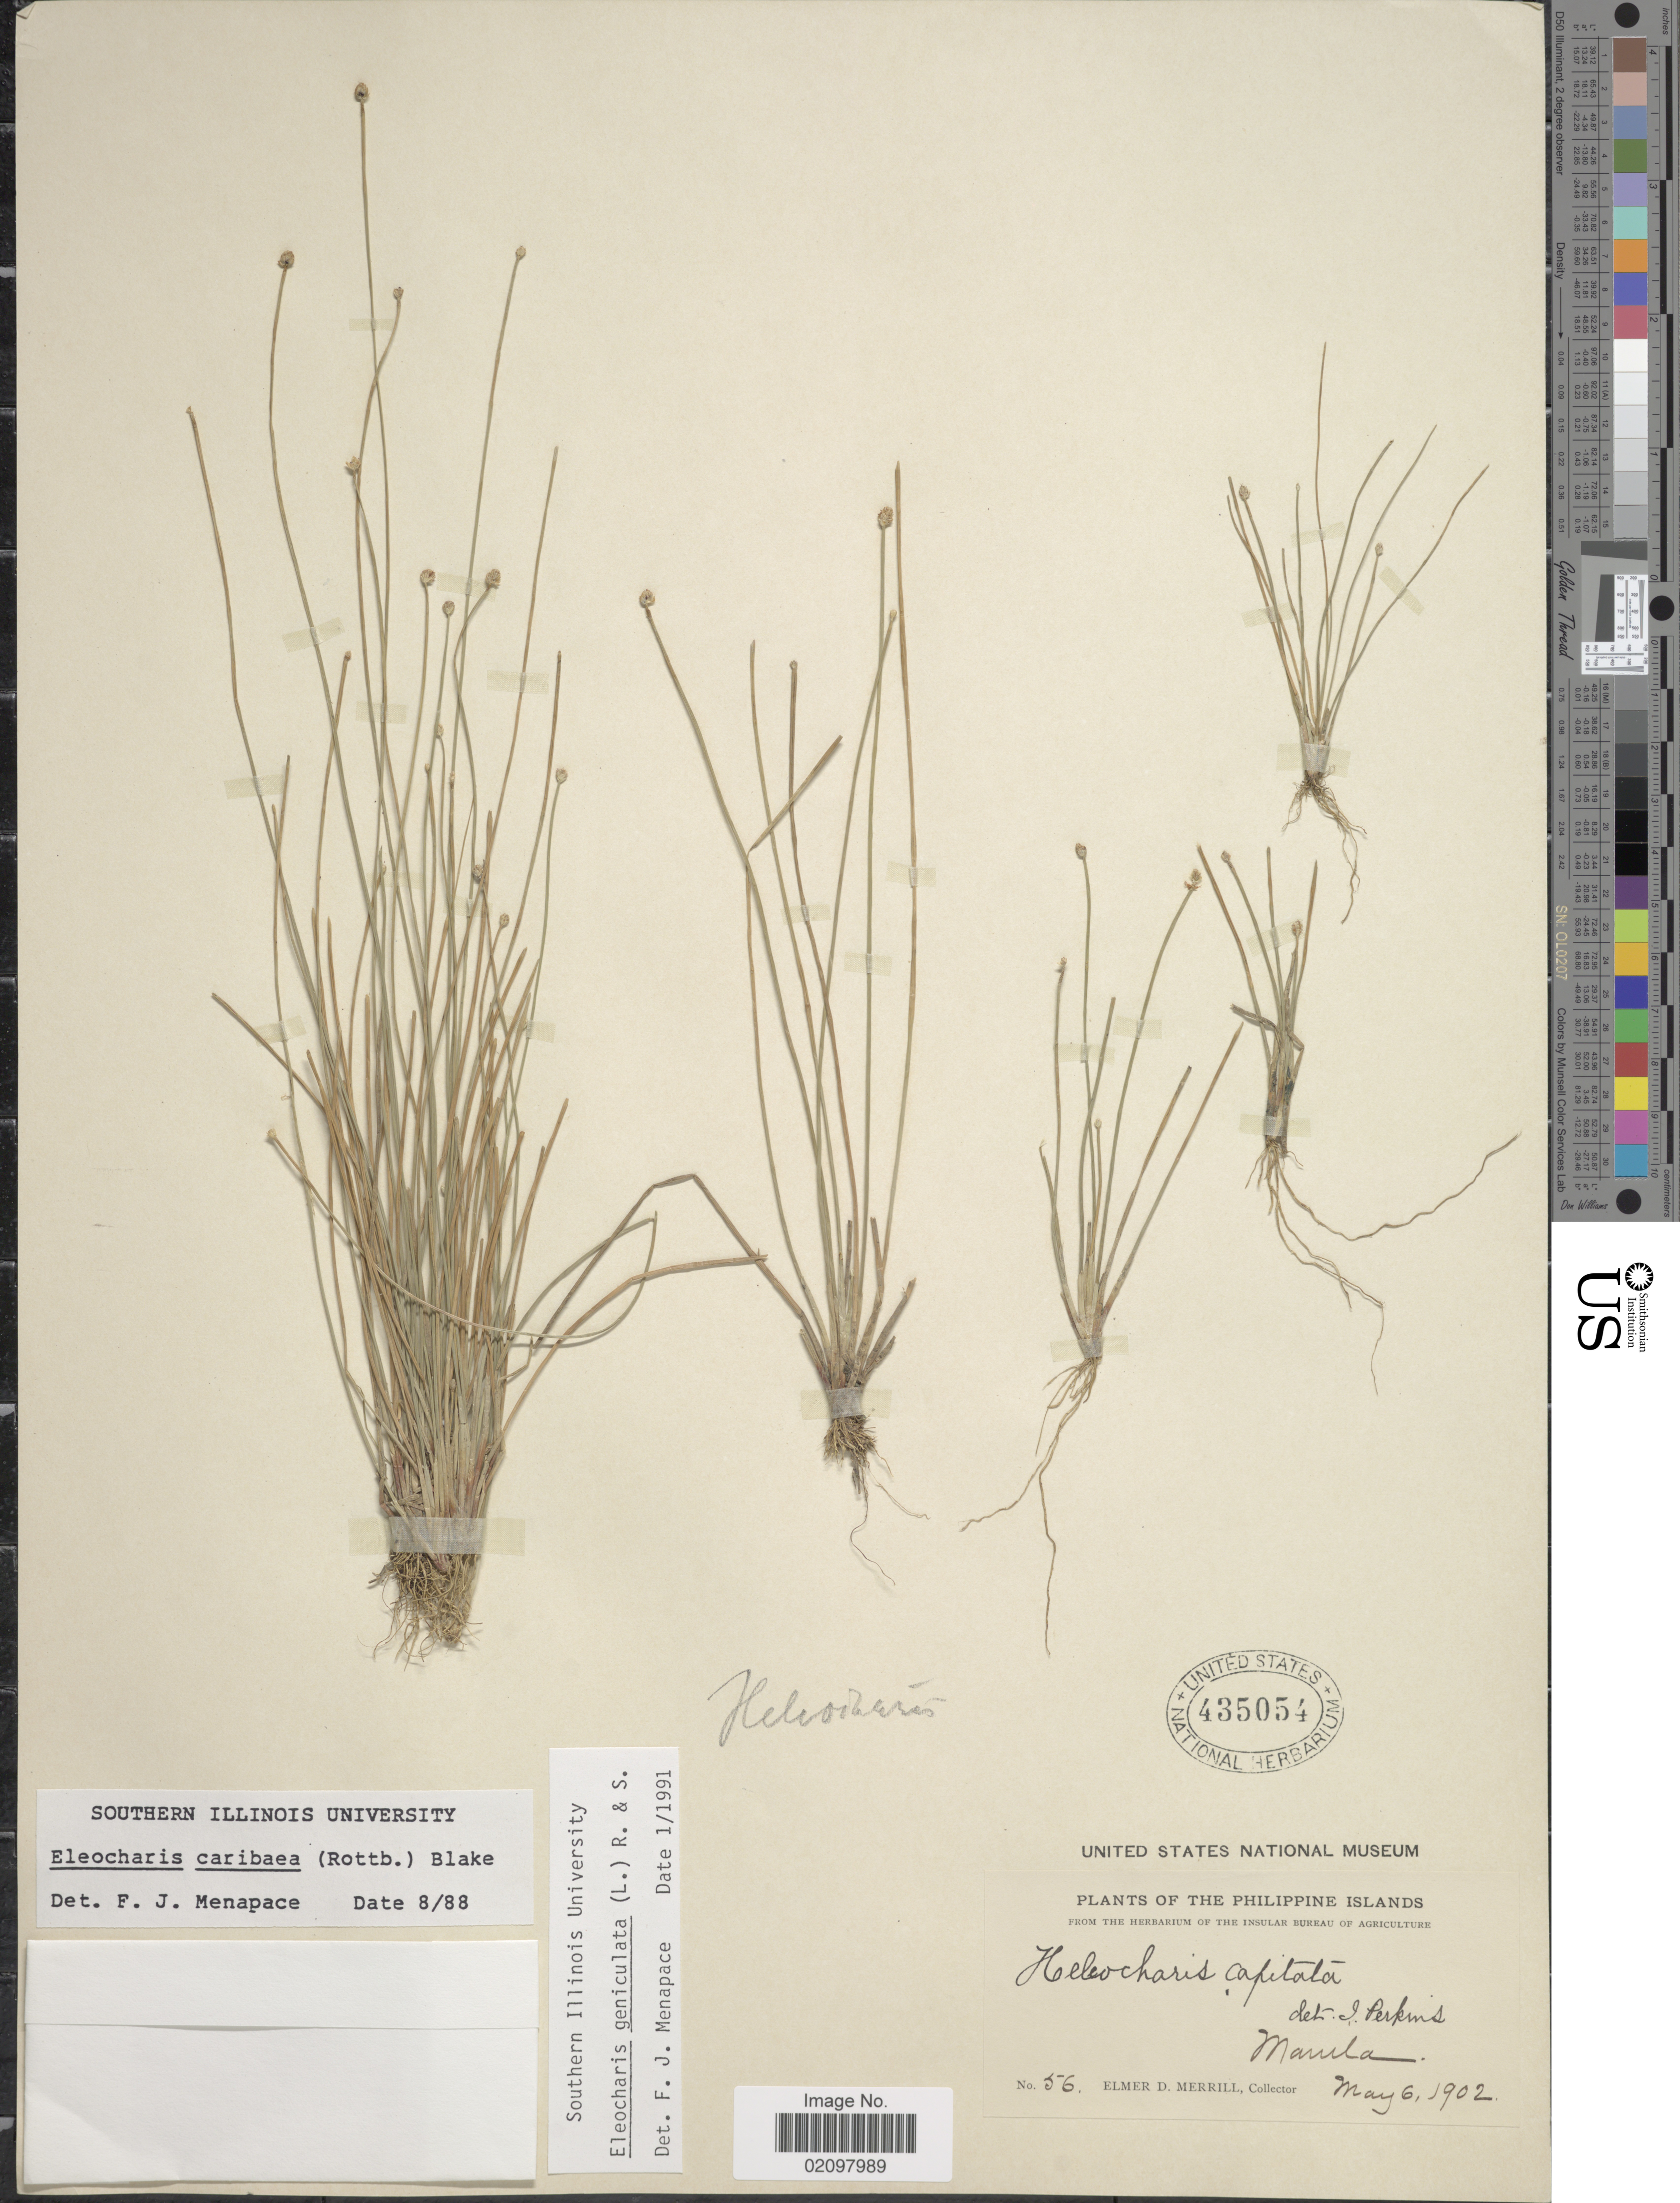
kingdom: Plantae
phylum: Tracheophyta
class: Liliopsida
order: Poales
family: Cyperaceae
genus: Eleocharis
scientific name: Eleocharis geniculata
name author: (L.) Roem. & Schult.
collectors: E. D. Merrill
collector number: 56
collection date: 1902-05-06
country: Philippines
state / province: National Capital Region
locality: The Philippine Islands, Manila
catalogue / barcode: US 435054